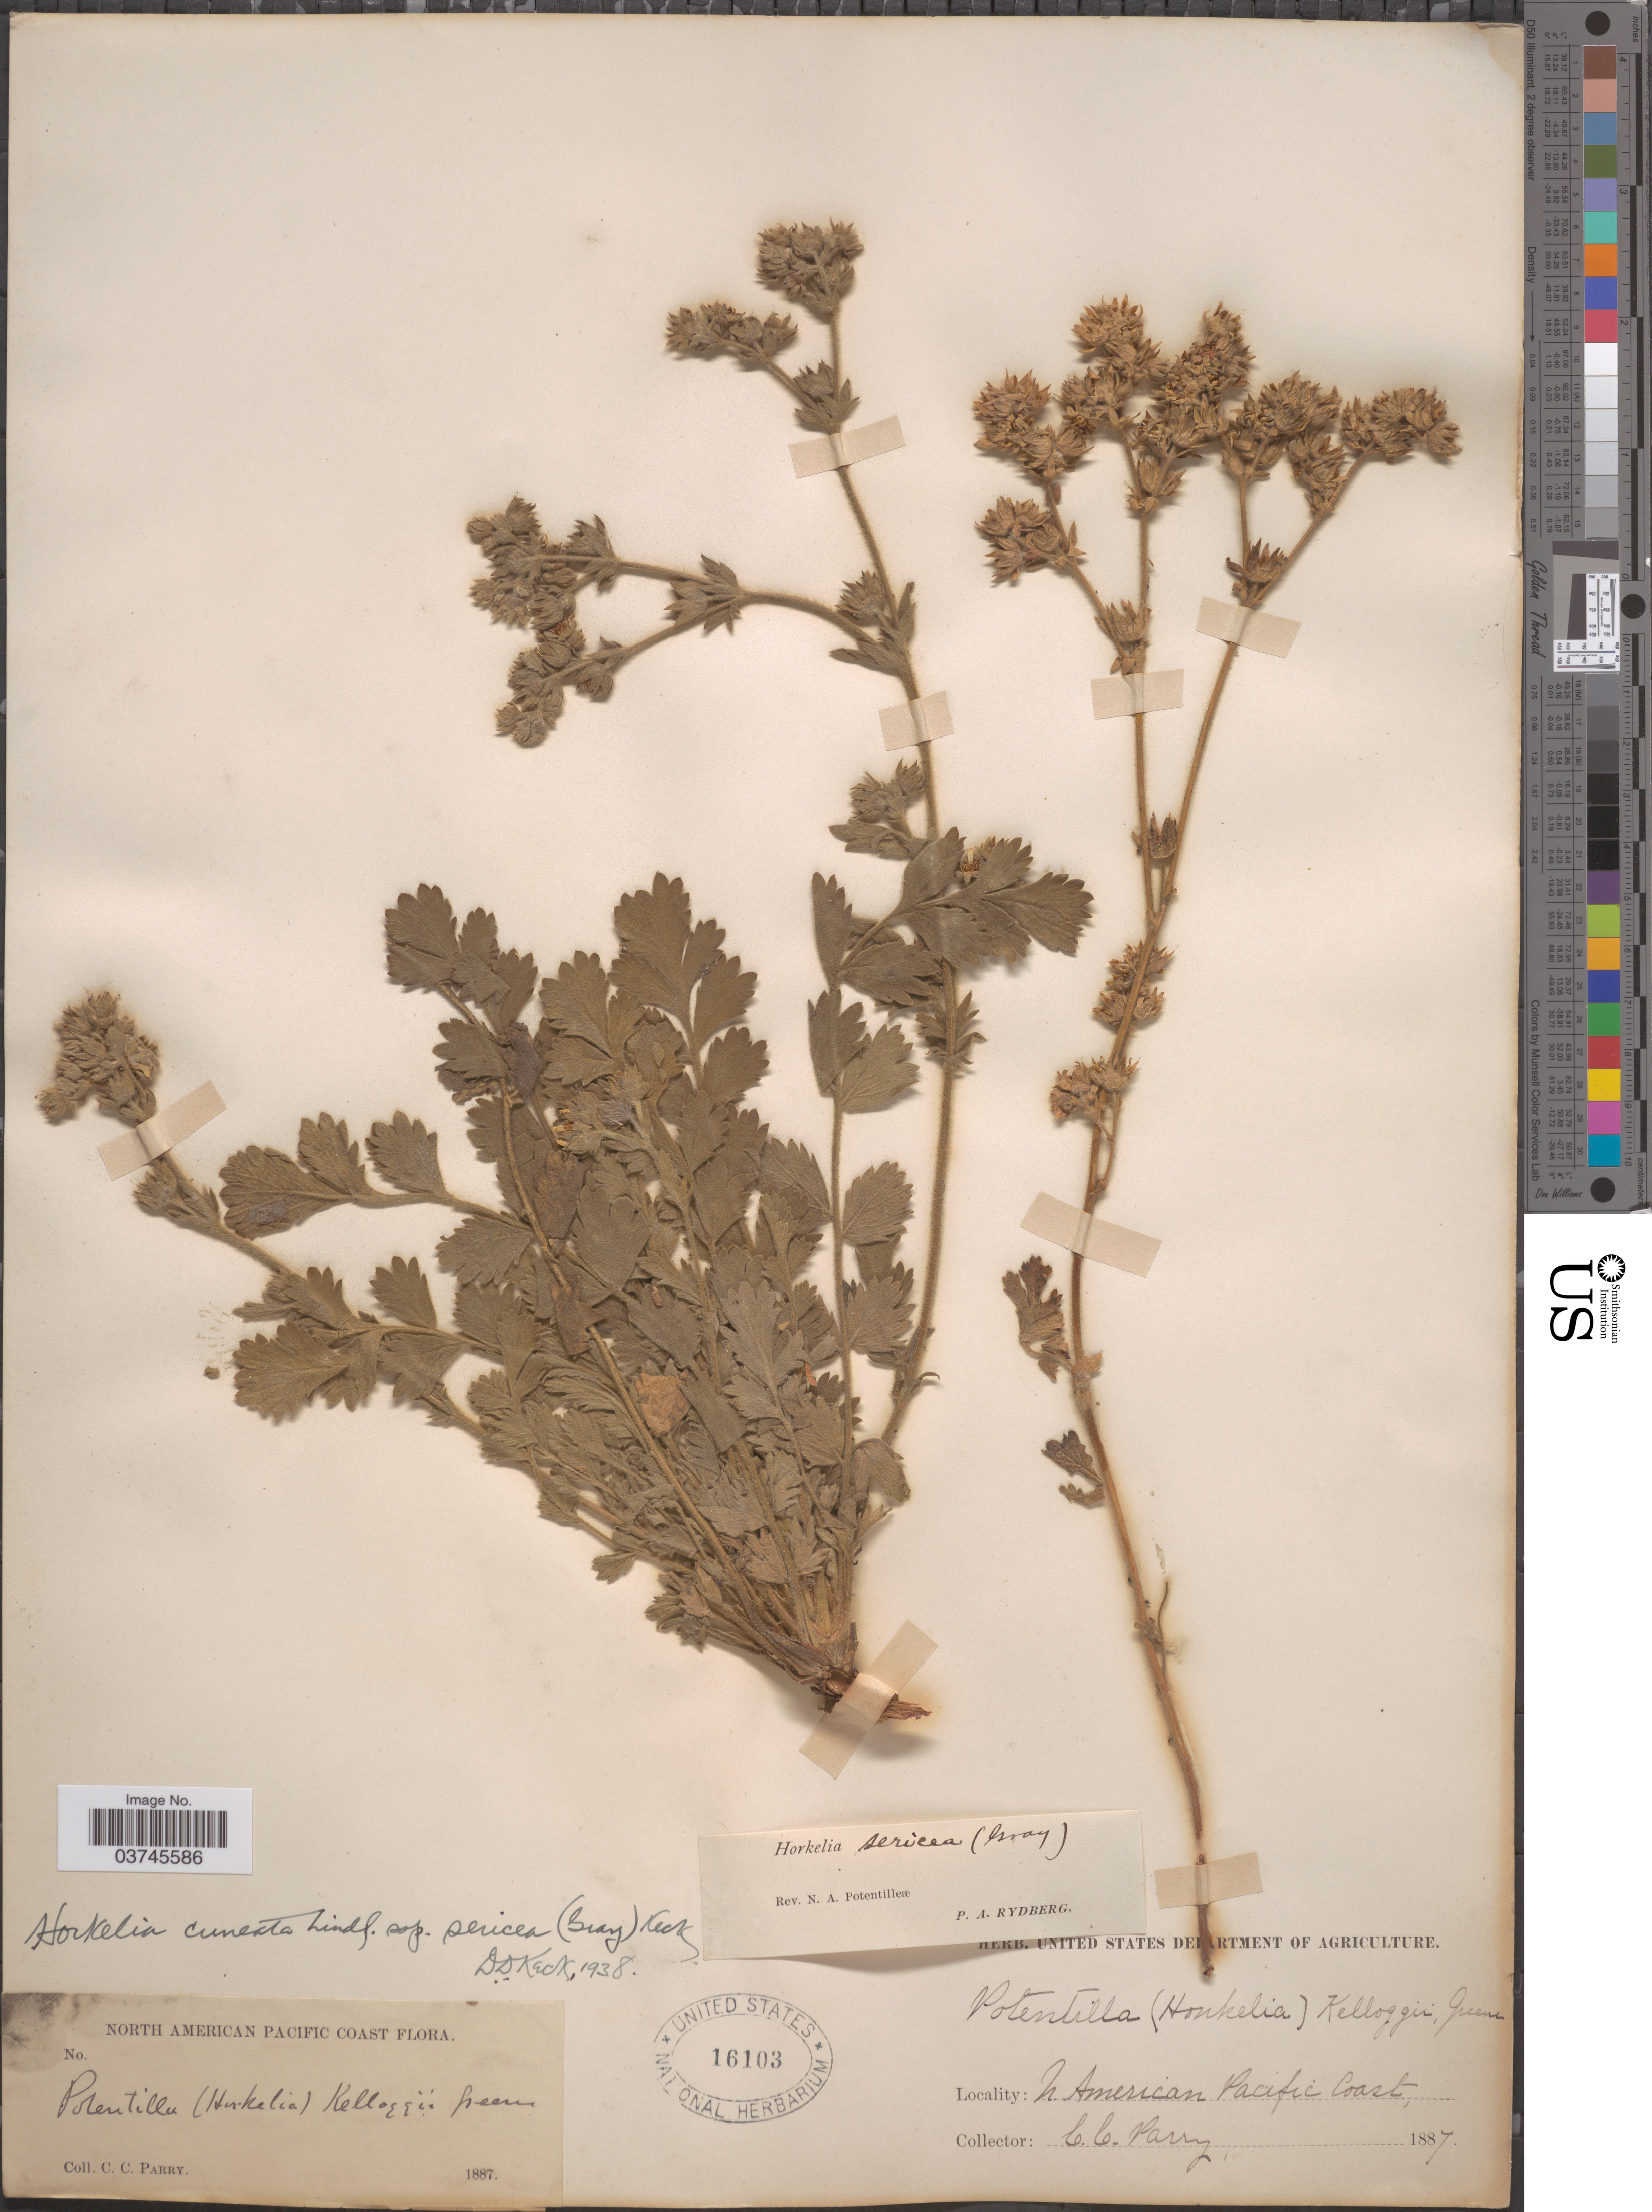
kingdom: Plantae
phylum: Tracheophyta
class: Magnoliopsida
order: Rosales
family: Rosaceae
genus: Potentilla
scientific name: Potentilla lindleyi var. sericea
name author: (A. Gray) J.T. Howell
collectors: C. C. Parry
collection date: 1887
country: United States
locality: North American Pacific Coast.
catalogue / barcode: US 16103